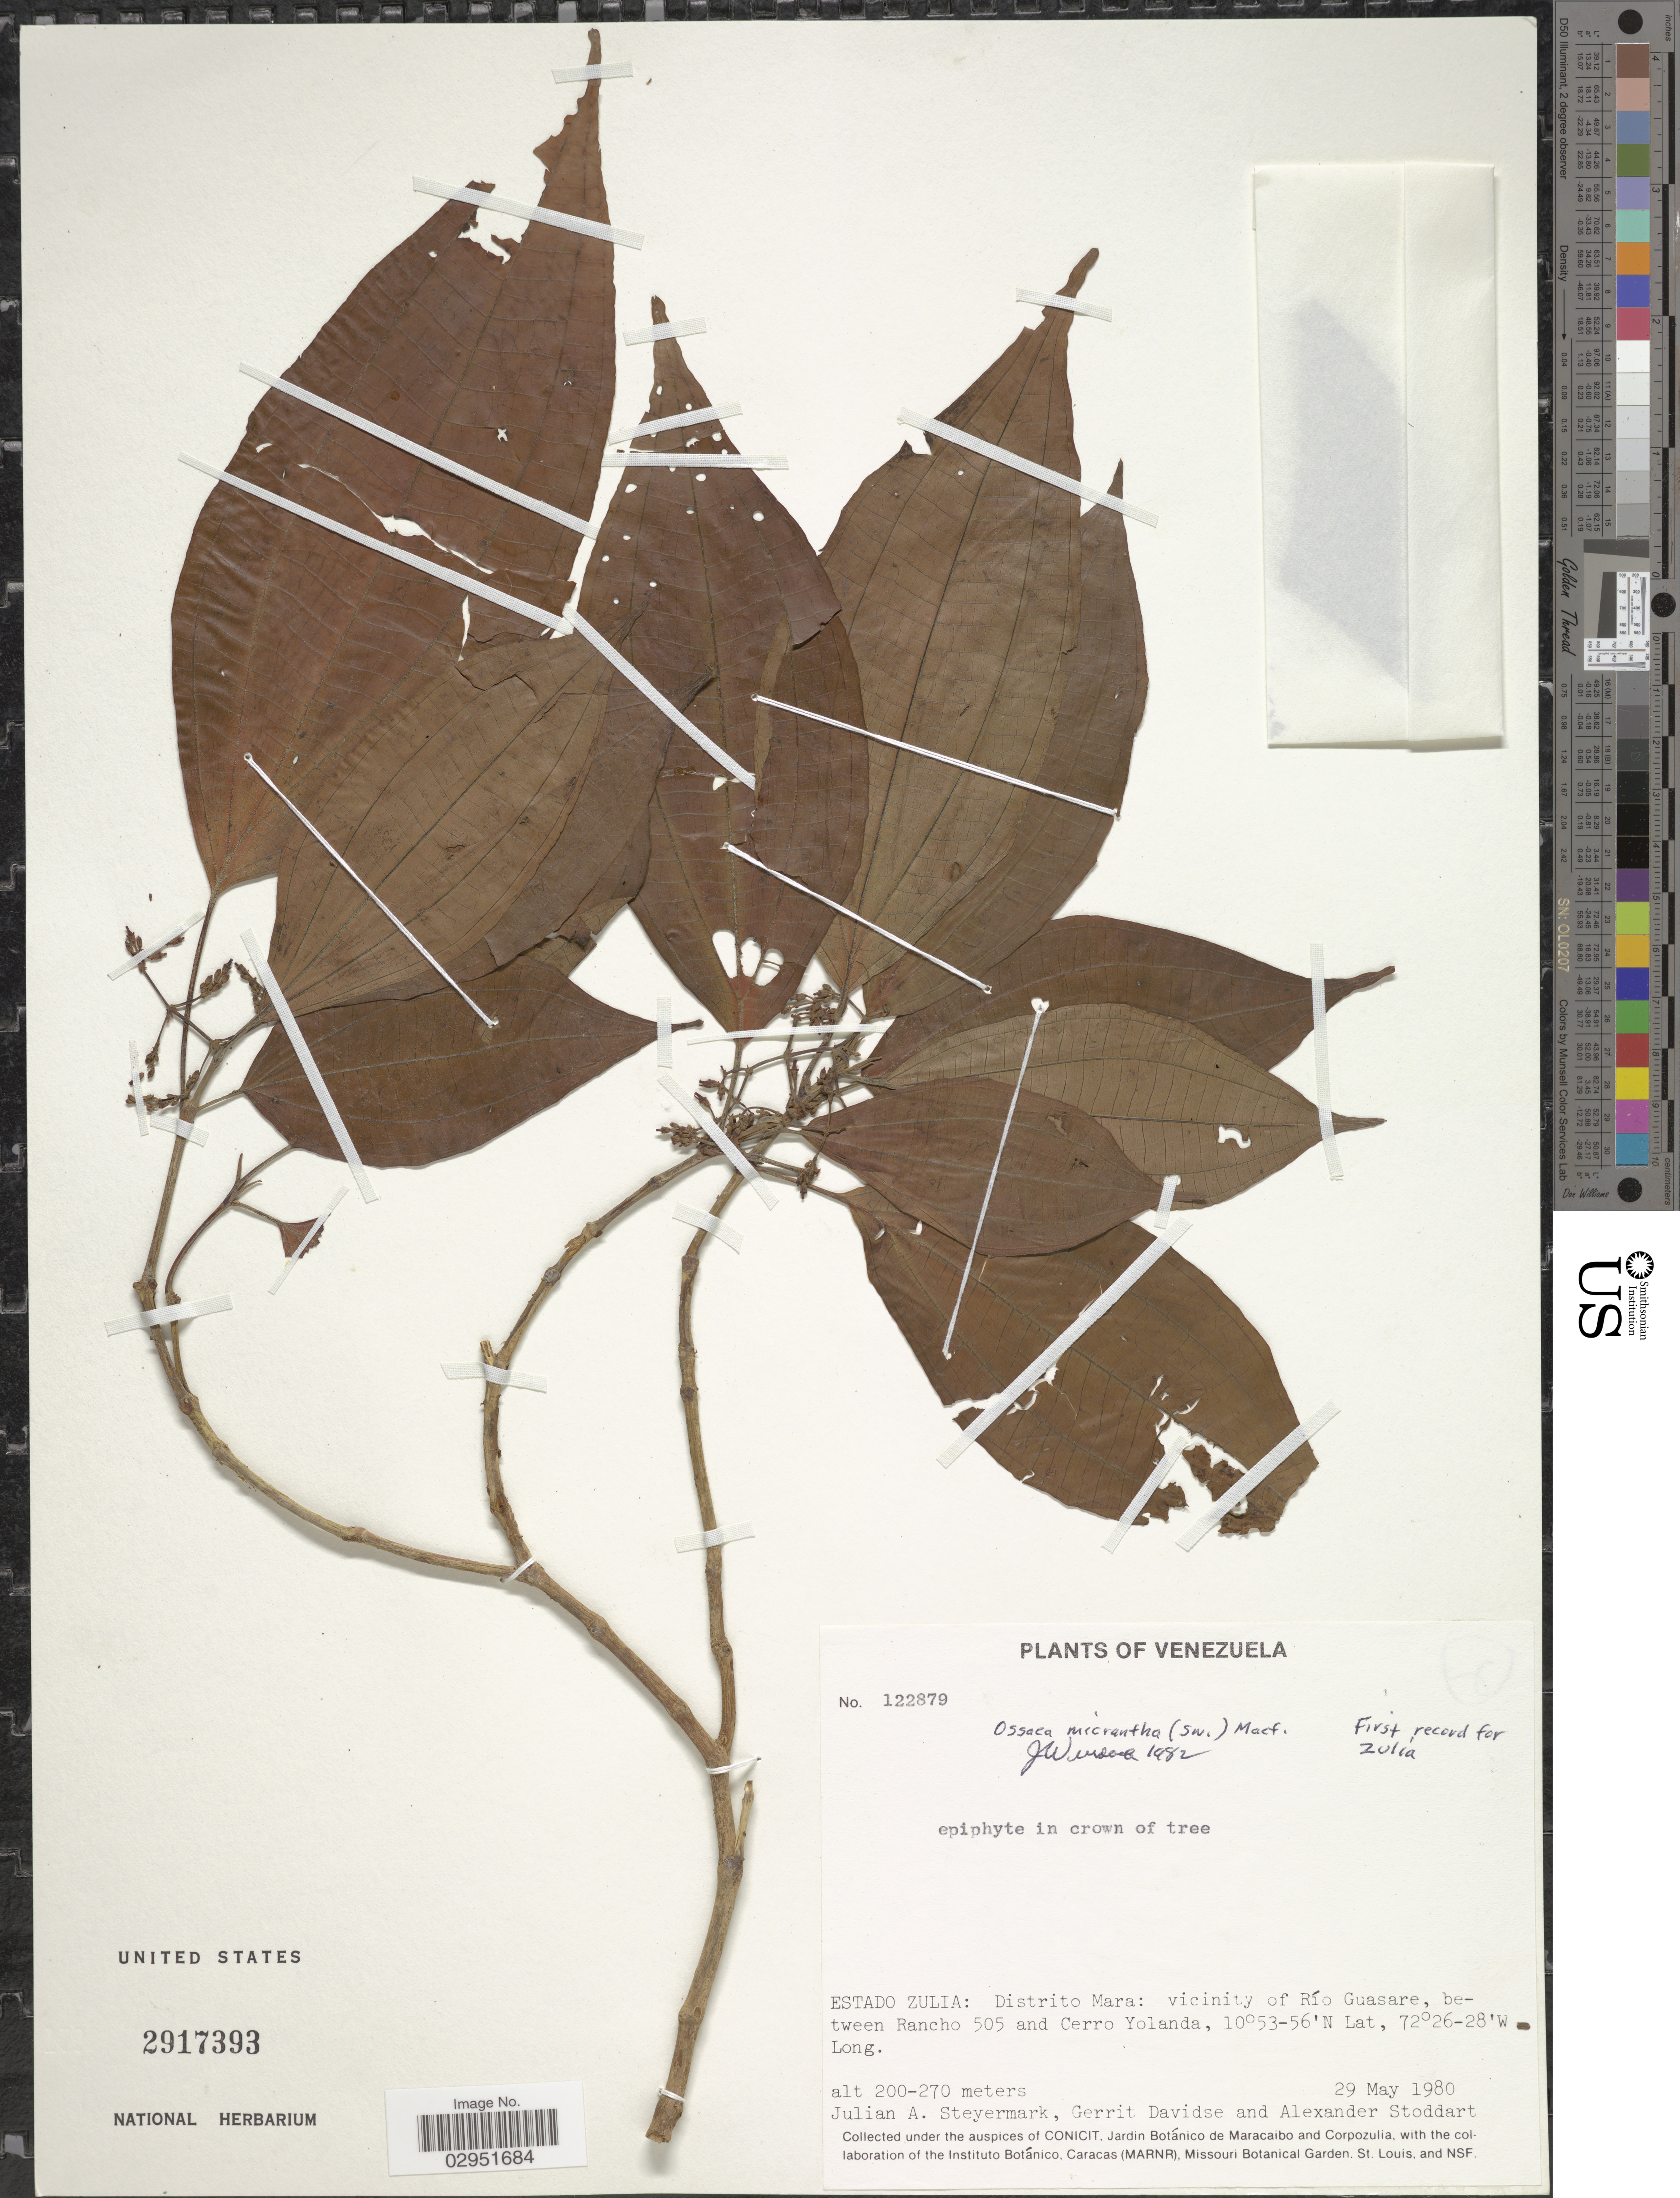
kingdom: Plantae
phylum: Tracheophyta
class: Magnoliopsida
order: Myrtales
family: Melastomataceae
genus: Ossaea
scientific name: Ossaea micrantha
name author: (Sw.) Macfad. ex Cogn.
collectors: J. Steyermark, G. Davidse & A. Stoddart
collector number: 122879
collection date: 1980-05-29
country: Venezuela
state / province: Zulia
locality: Estado Zulia: Distrito Mara: vicinity of Río Guasare, between Rancho 505 and Cerro Yolanda.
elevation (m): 200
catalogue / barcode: US 2917393